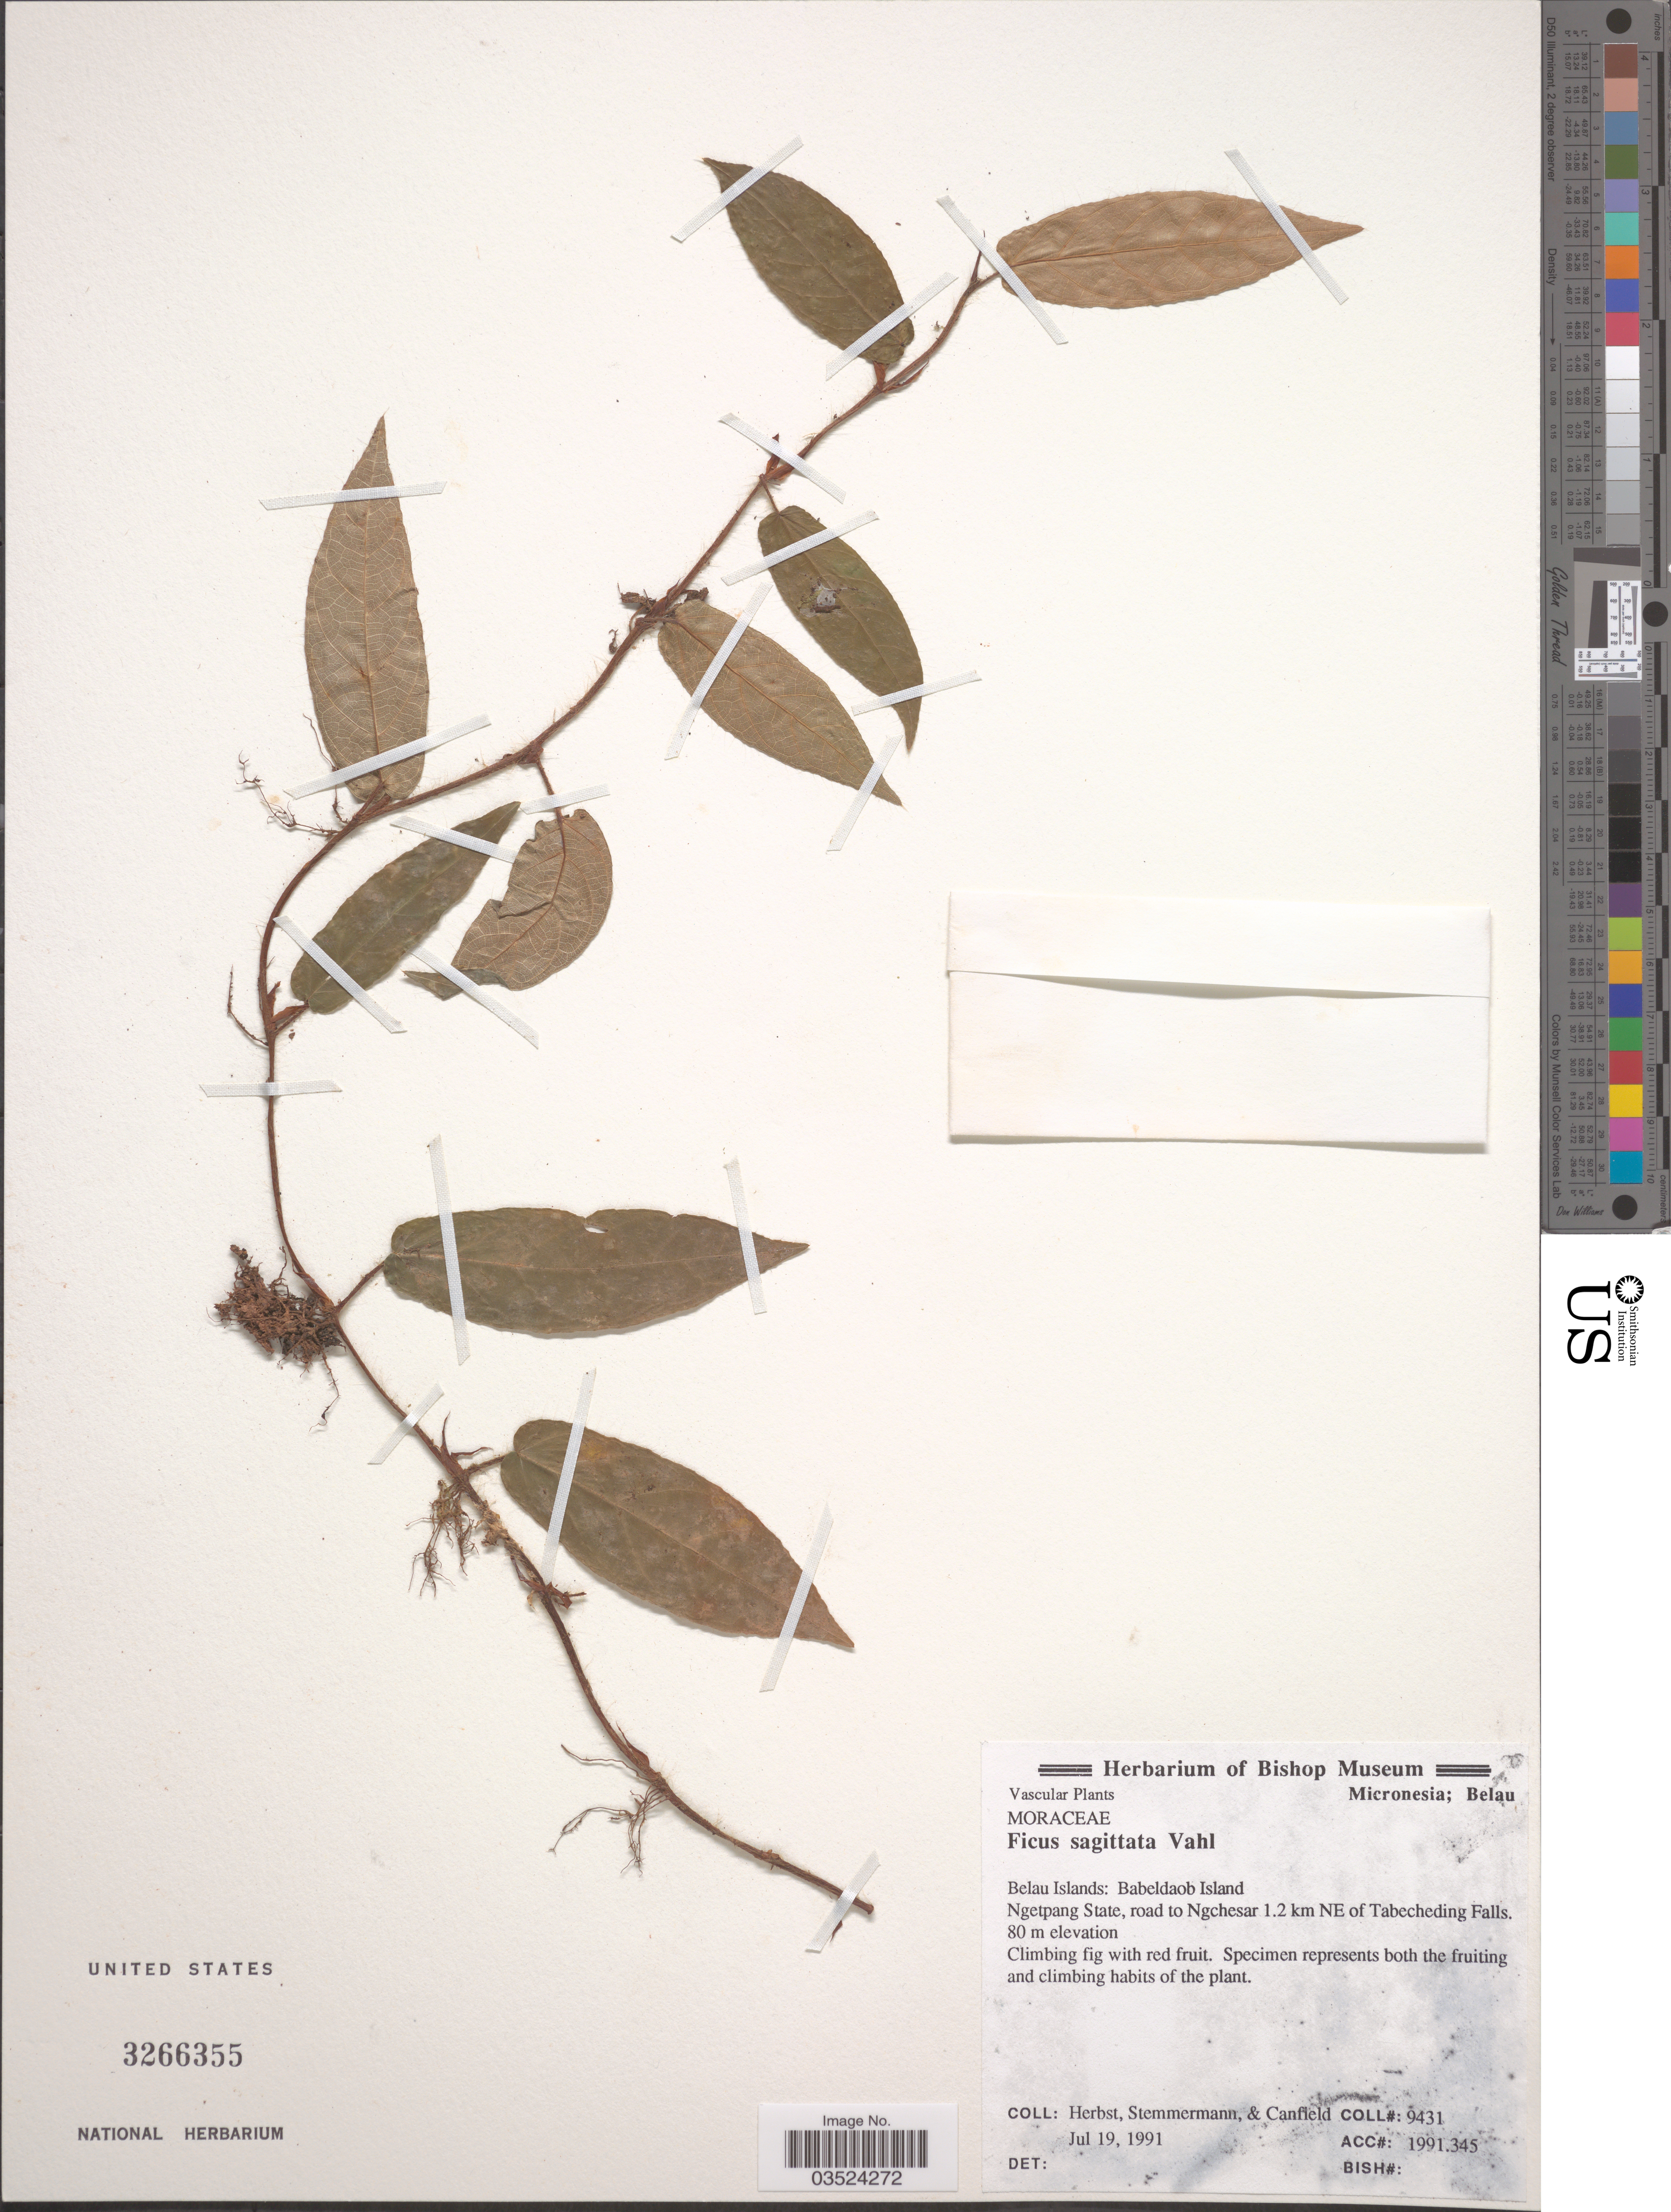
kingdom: Plantae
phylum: Tracheophyta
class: Magnoliopsida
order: Rosales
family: Moraceae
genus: Ficus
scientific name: Ficus sagittata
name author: Vahl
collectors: -. Herbst, -. Stemmermann & -. Canfield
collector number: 9431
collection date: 1991-07-19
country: Palau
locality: Micronesia; Belau.? Belau Islands: Babeldaob Island. Ngetpang State, road to Ngchesar 1.2 km NE of Tabecheding Falls.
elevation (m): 80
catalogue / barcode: US 3266355